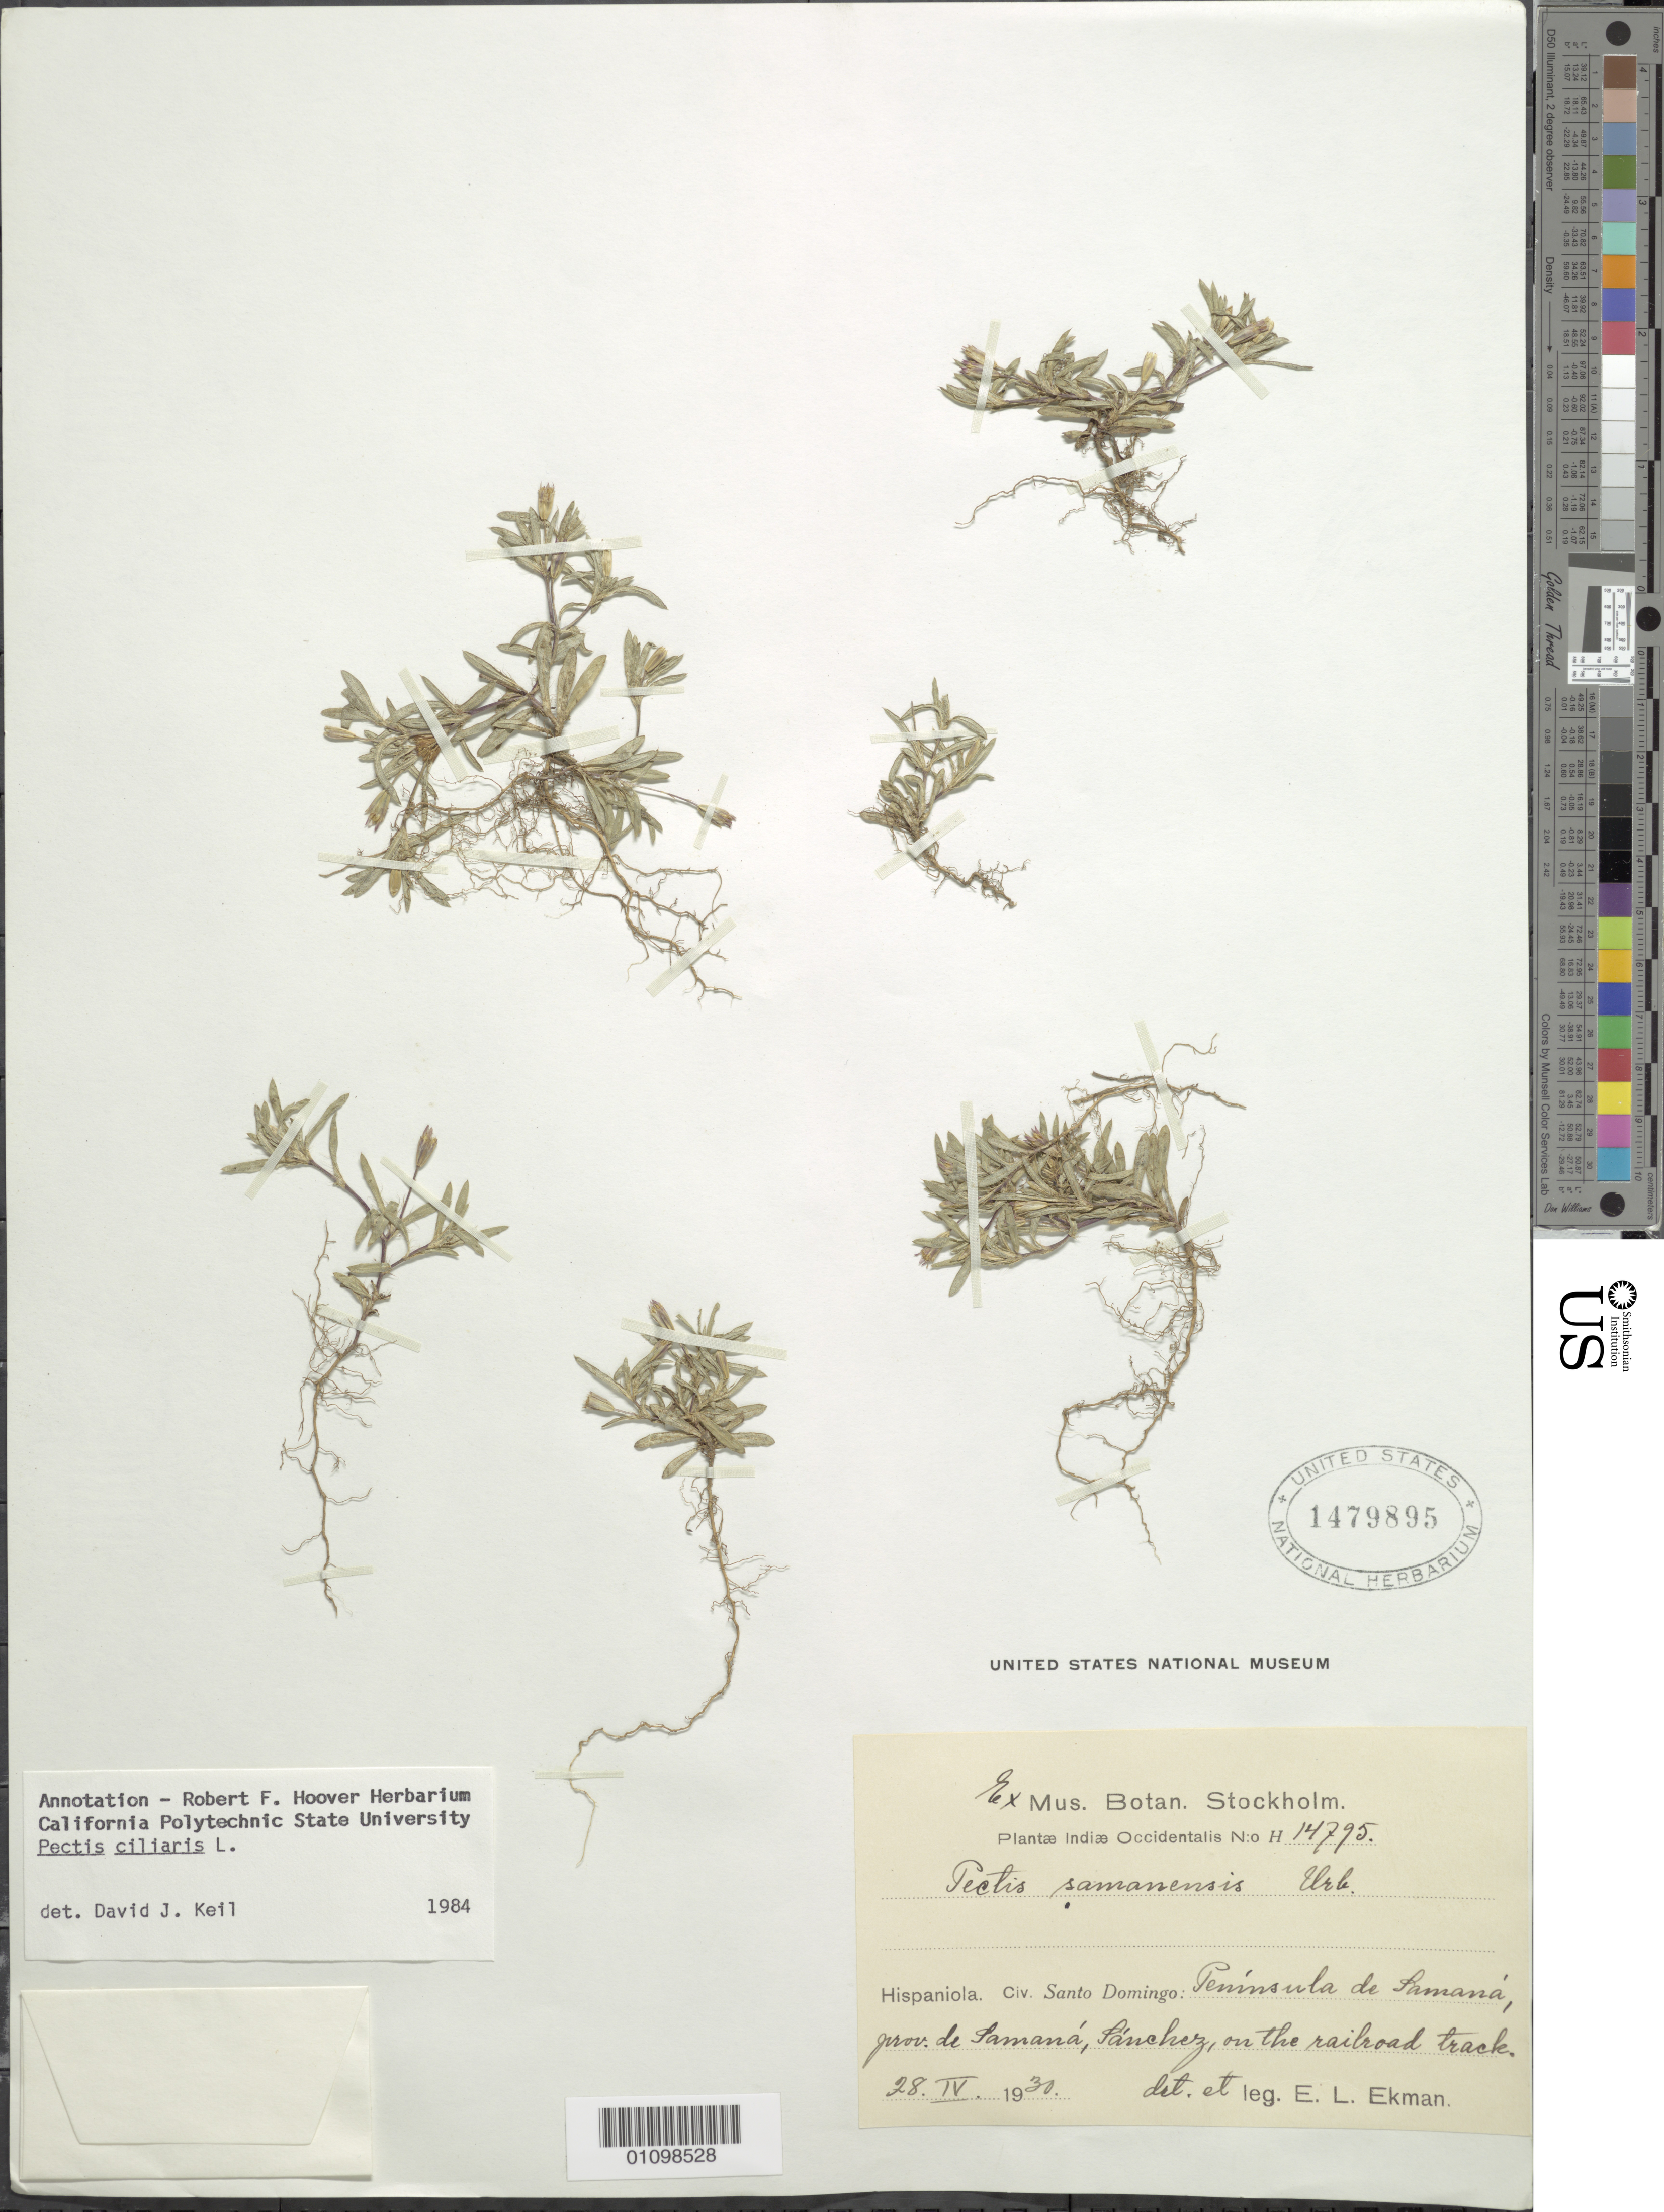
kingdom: Plantae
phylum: Tracheophyta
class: Magnoliopsida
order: Asterales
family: Asteraceae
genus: Pectis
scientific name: Pectis ciliaris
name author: L.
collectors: E. L. Ekman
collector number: H 14795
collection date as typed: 28 Apr 1930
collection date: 1930-04-28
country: Dominican Republic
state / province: Santo Domingo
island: Hispaniola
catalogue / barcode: US 1479895